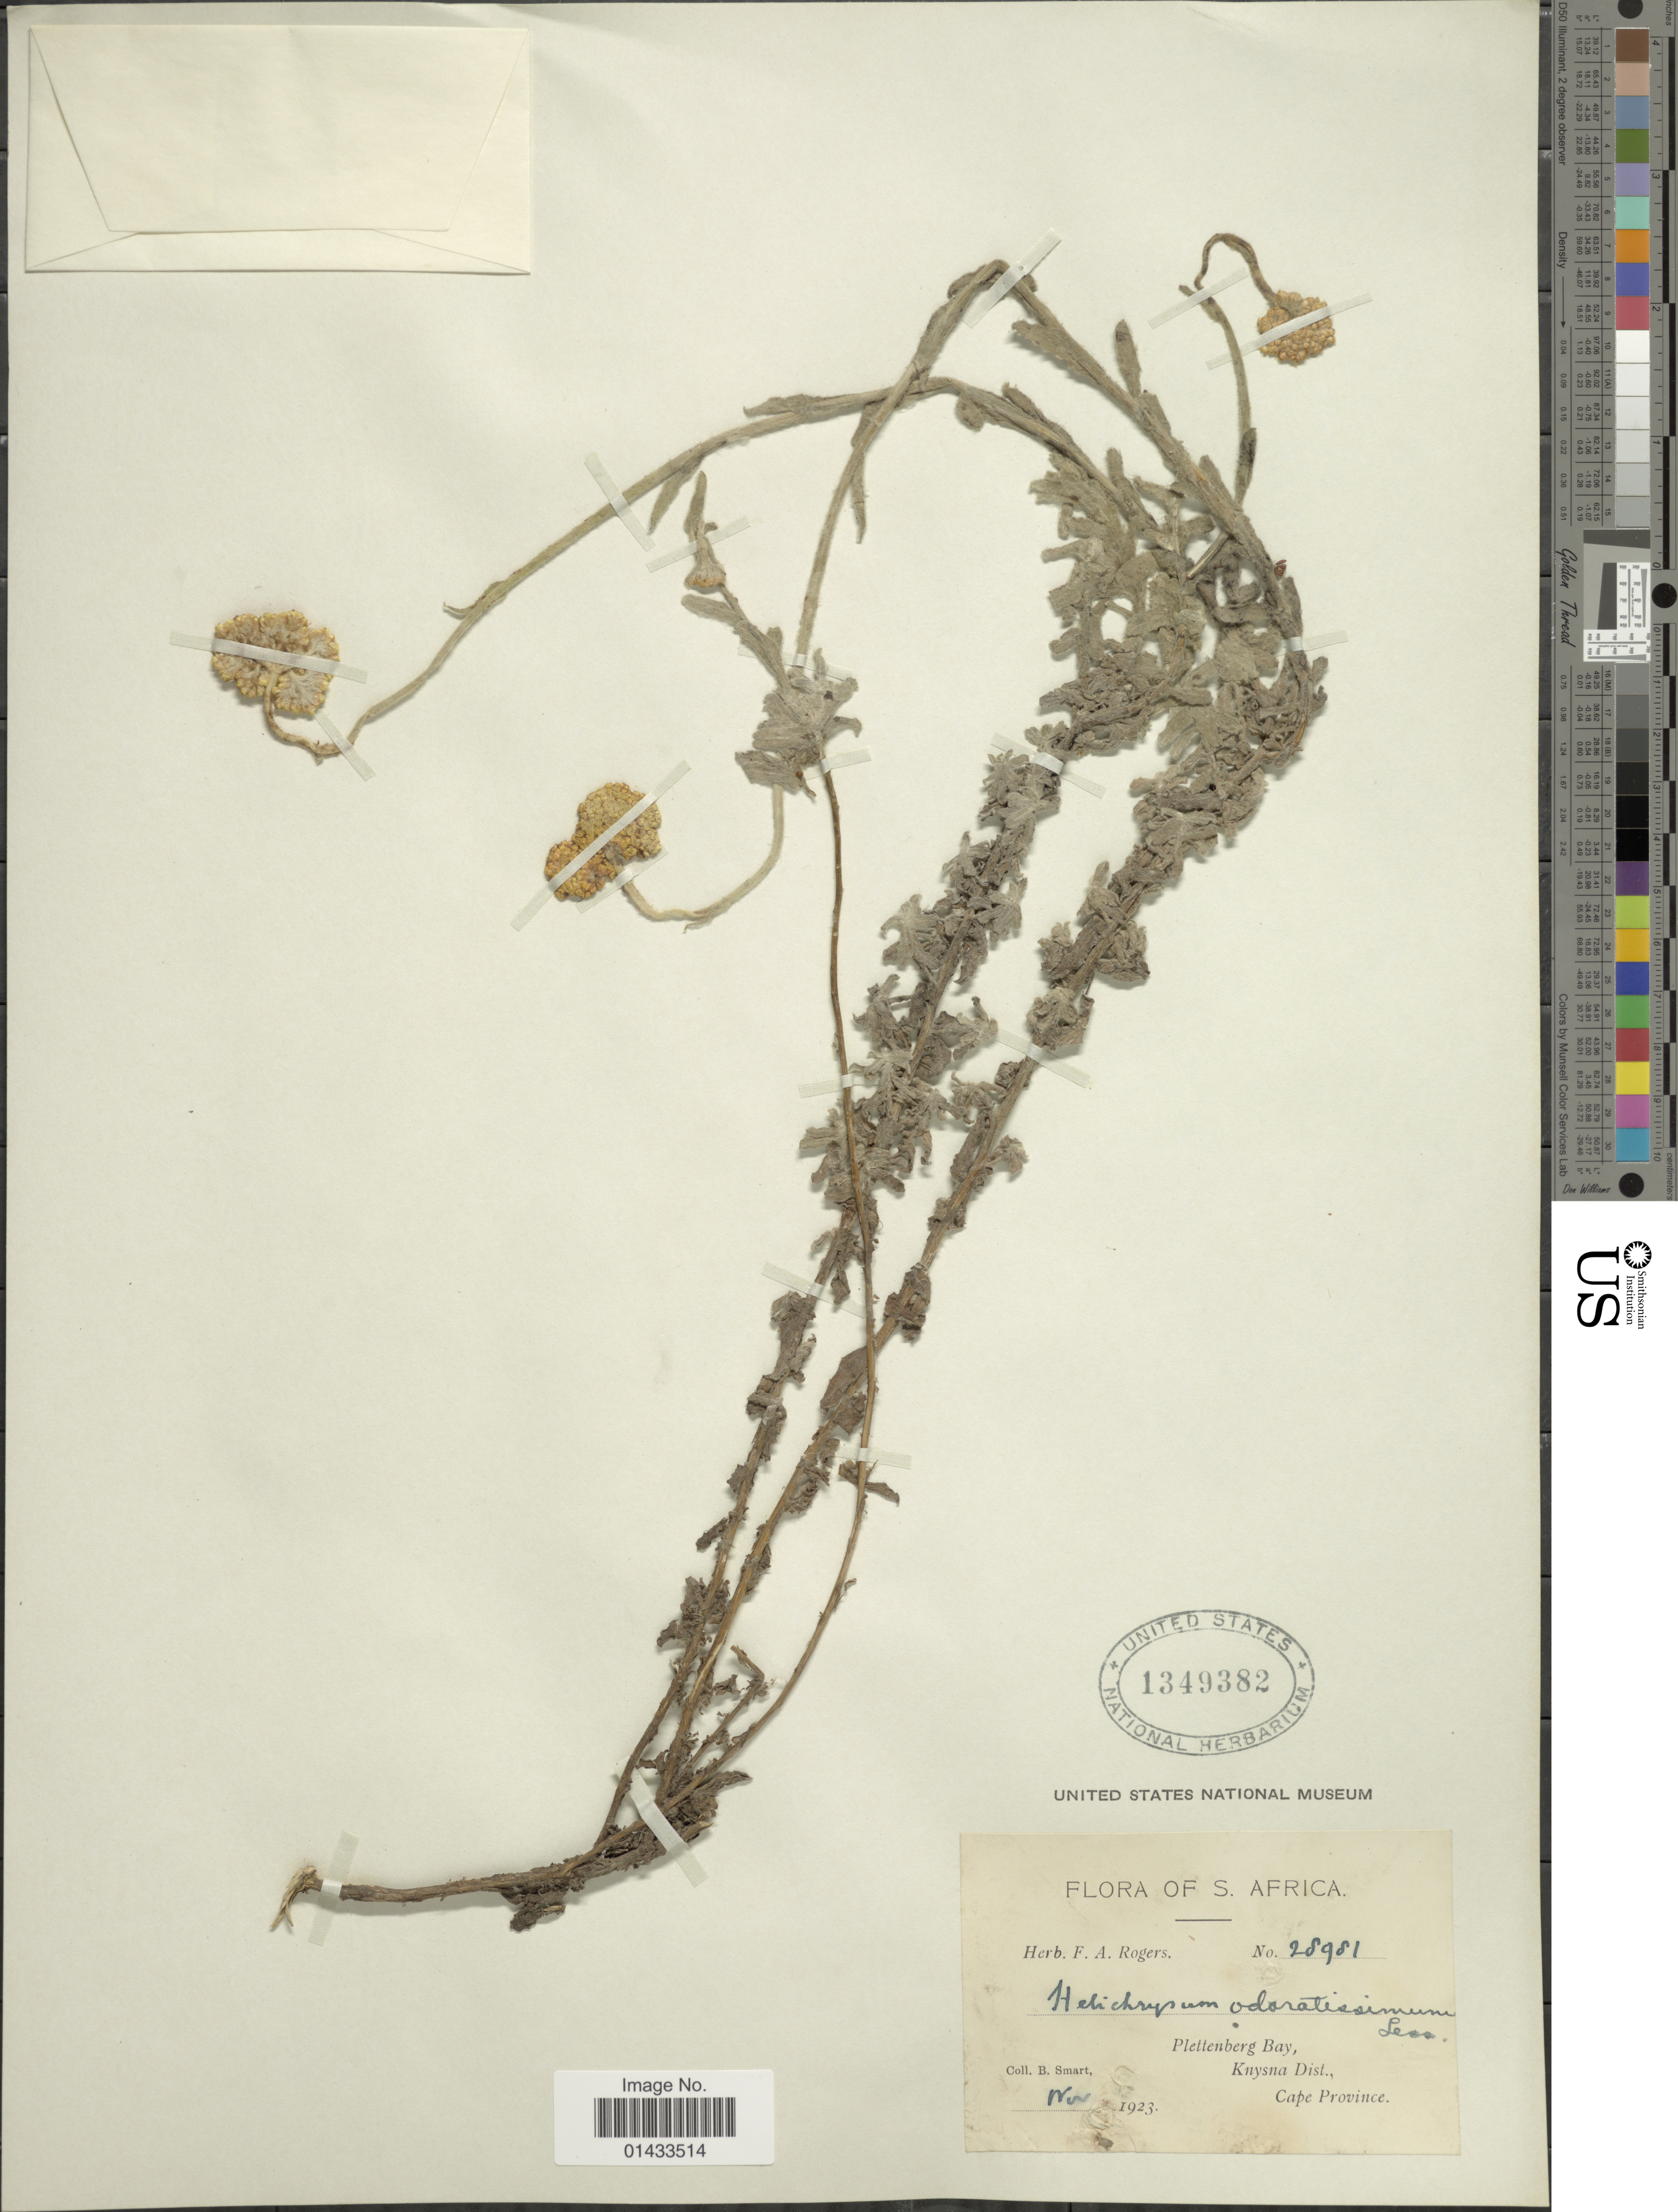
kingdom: Plantae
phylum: Tracheophyta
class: Magnoliopsida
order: Asterales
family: Asteraceae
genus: Helichrysum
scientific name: Helichrysum odoratissimum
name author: (L.) Sweet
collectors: B. Smart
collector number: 28981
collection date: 1923-11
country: South Africa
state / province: Western Cape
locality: Plettenberg Bay, Knysna Dist., Cape Province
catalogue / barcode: US 1349382